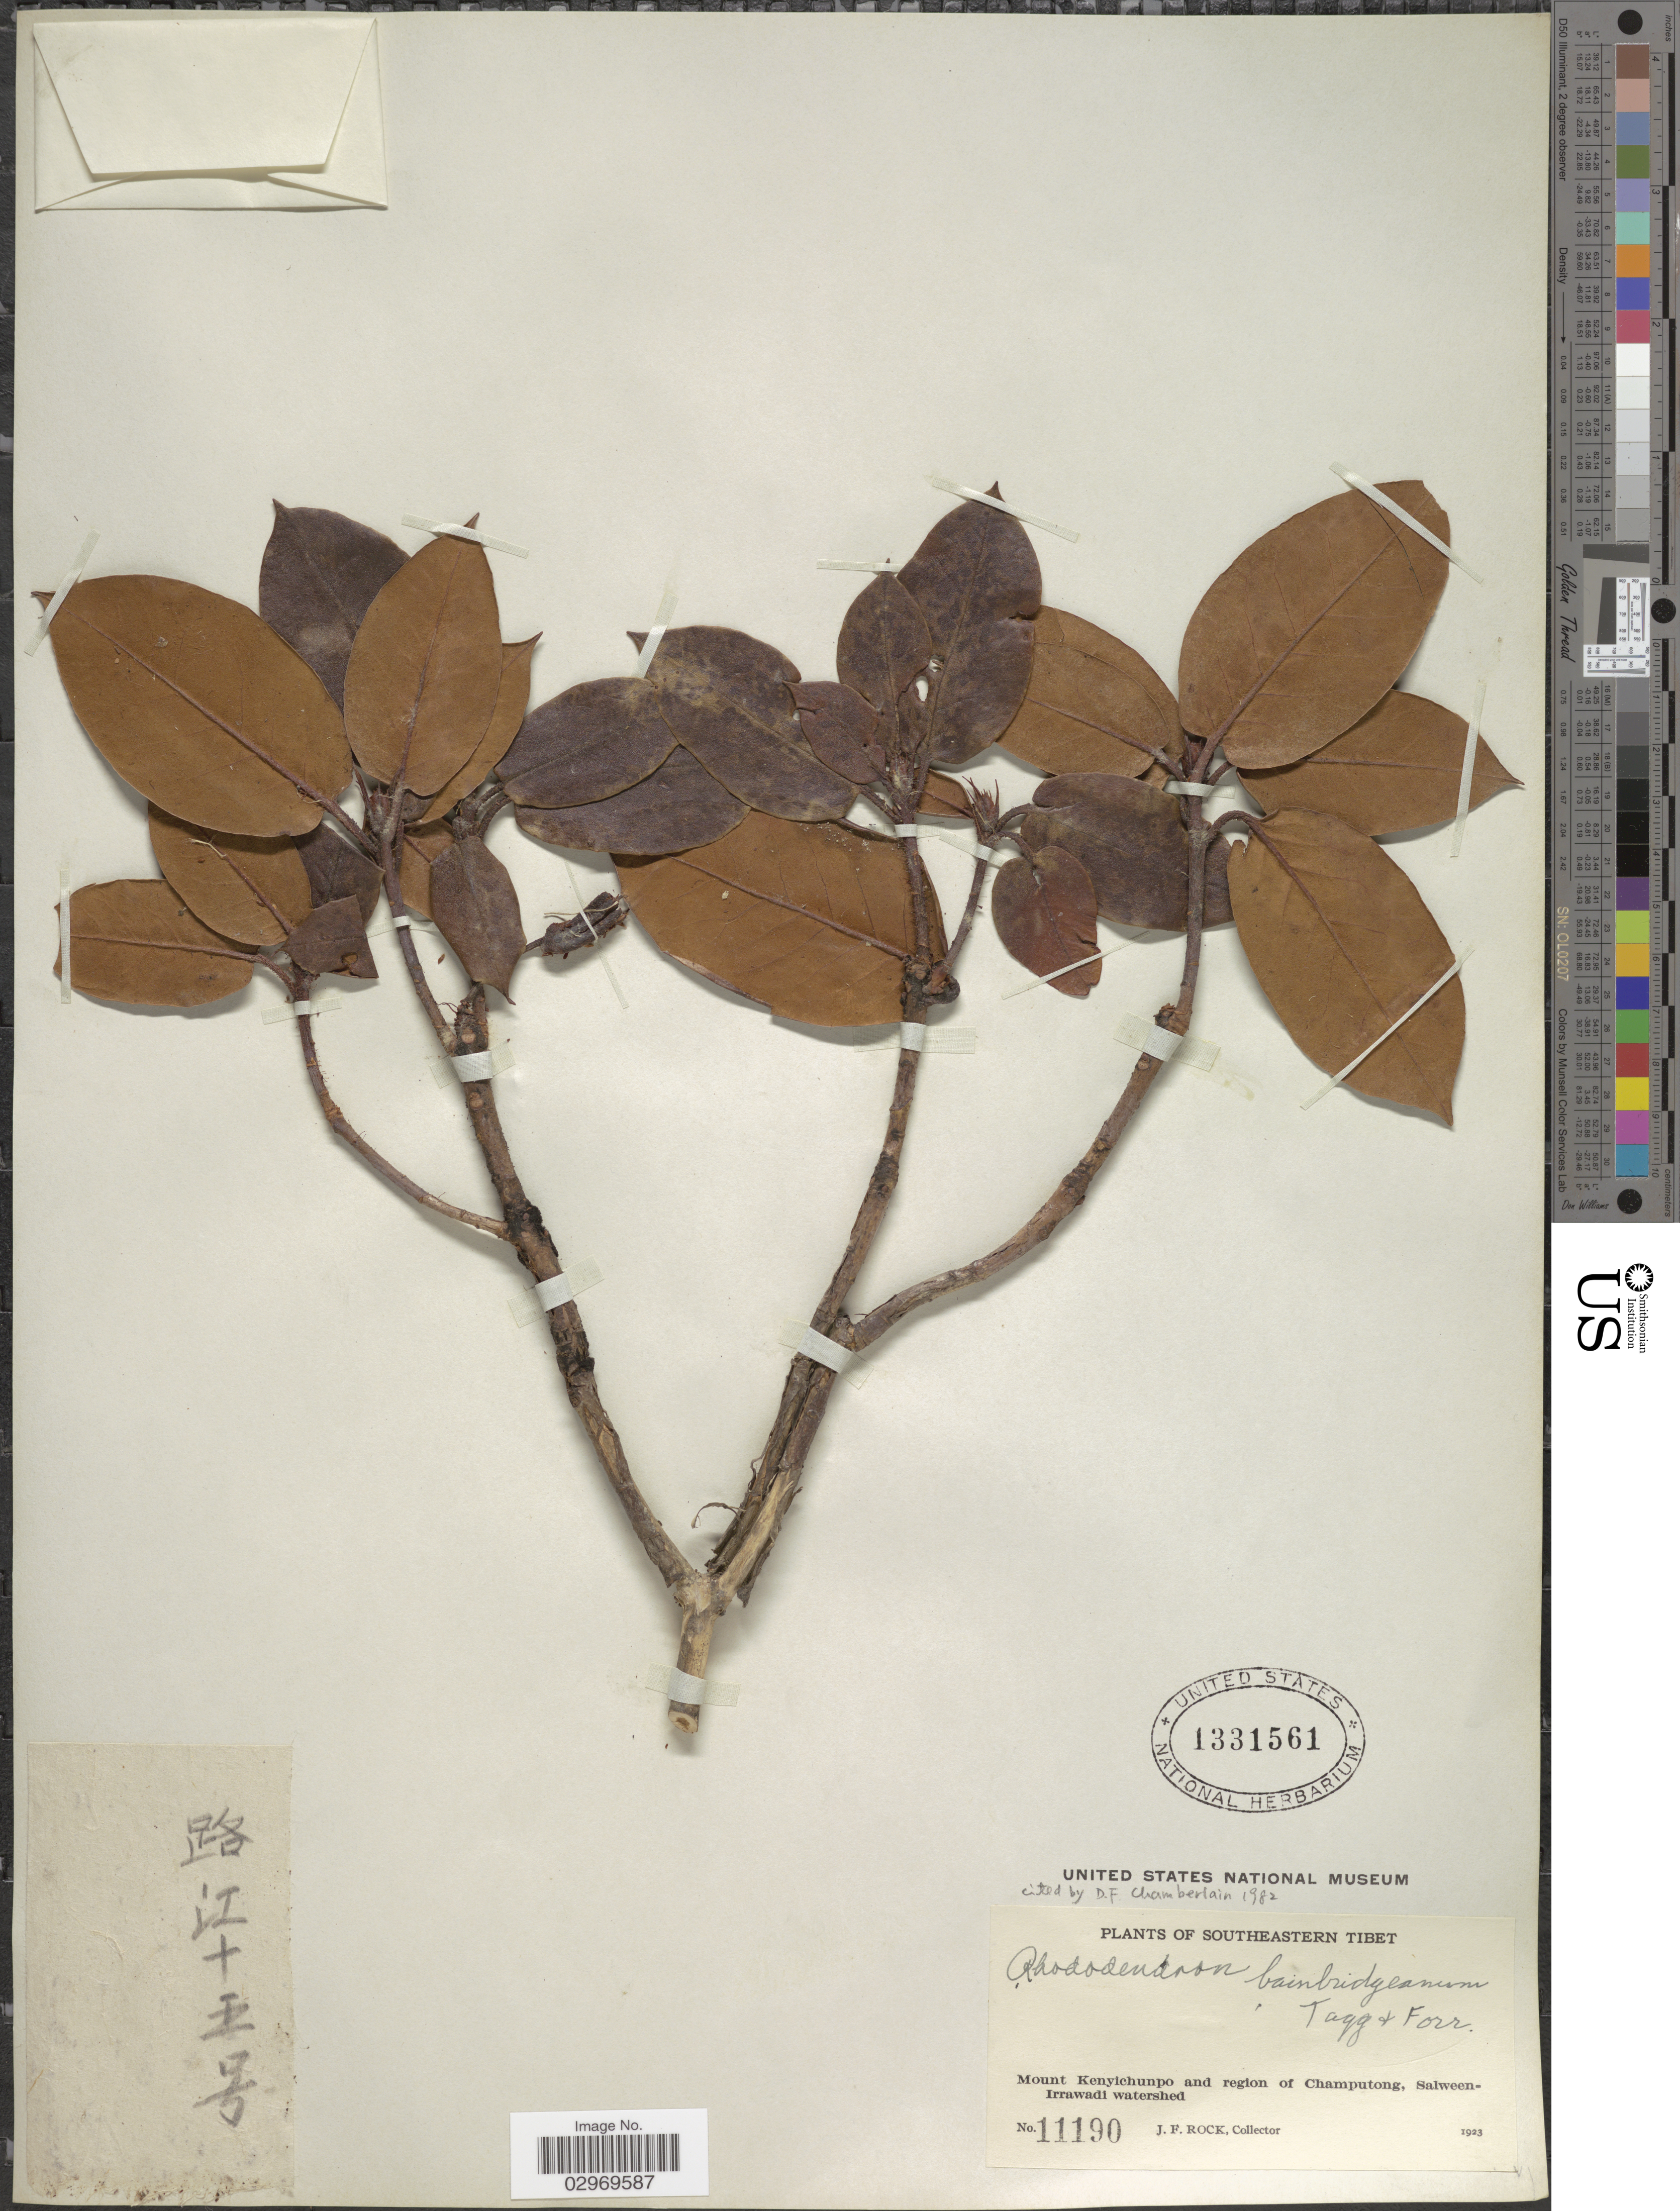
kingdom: Plantae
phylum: Tracheophyta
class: Magnoliopsida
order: Ericales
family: Ericaceae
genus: Rhododendron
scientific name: Rhododendron bainbridgeanum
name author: Tagg & Forrest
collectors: J. Rock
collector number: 11190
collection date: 1923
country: China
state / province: Xizang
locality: Southeastern Tibet, Mount Kenyichunpo and region of Champutong, Salween-Irrawadi watershed.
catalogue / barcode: US 1331561